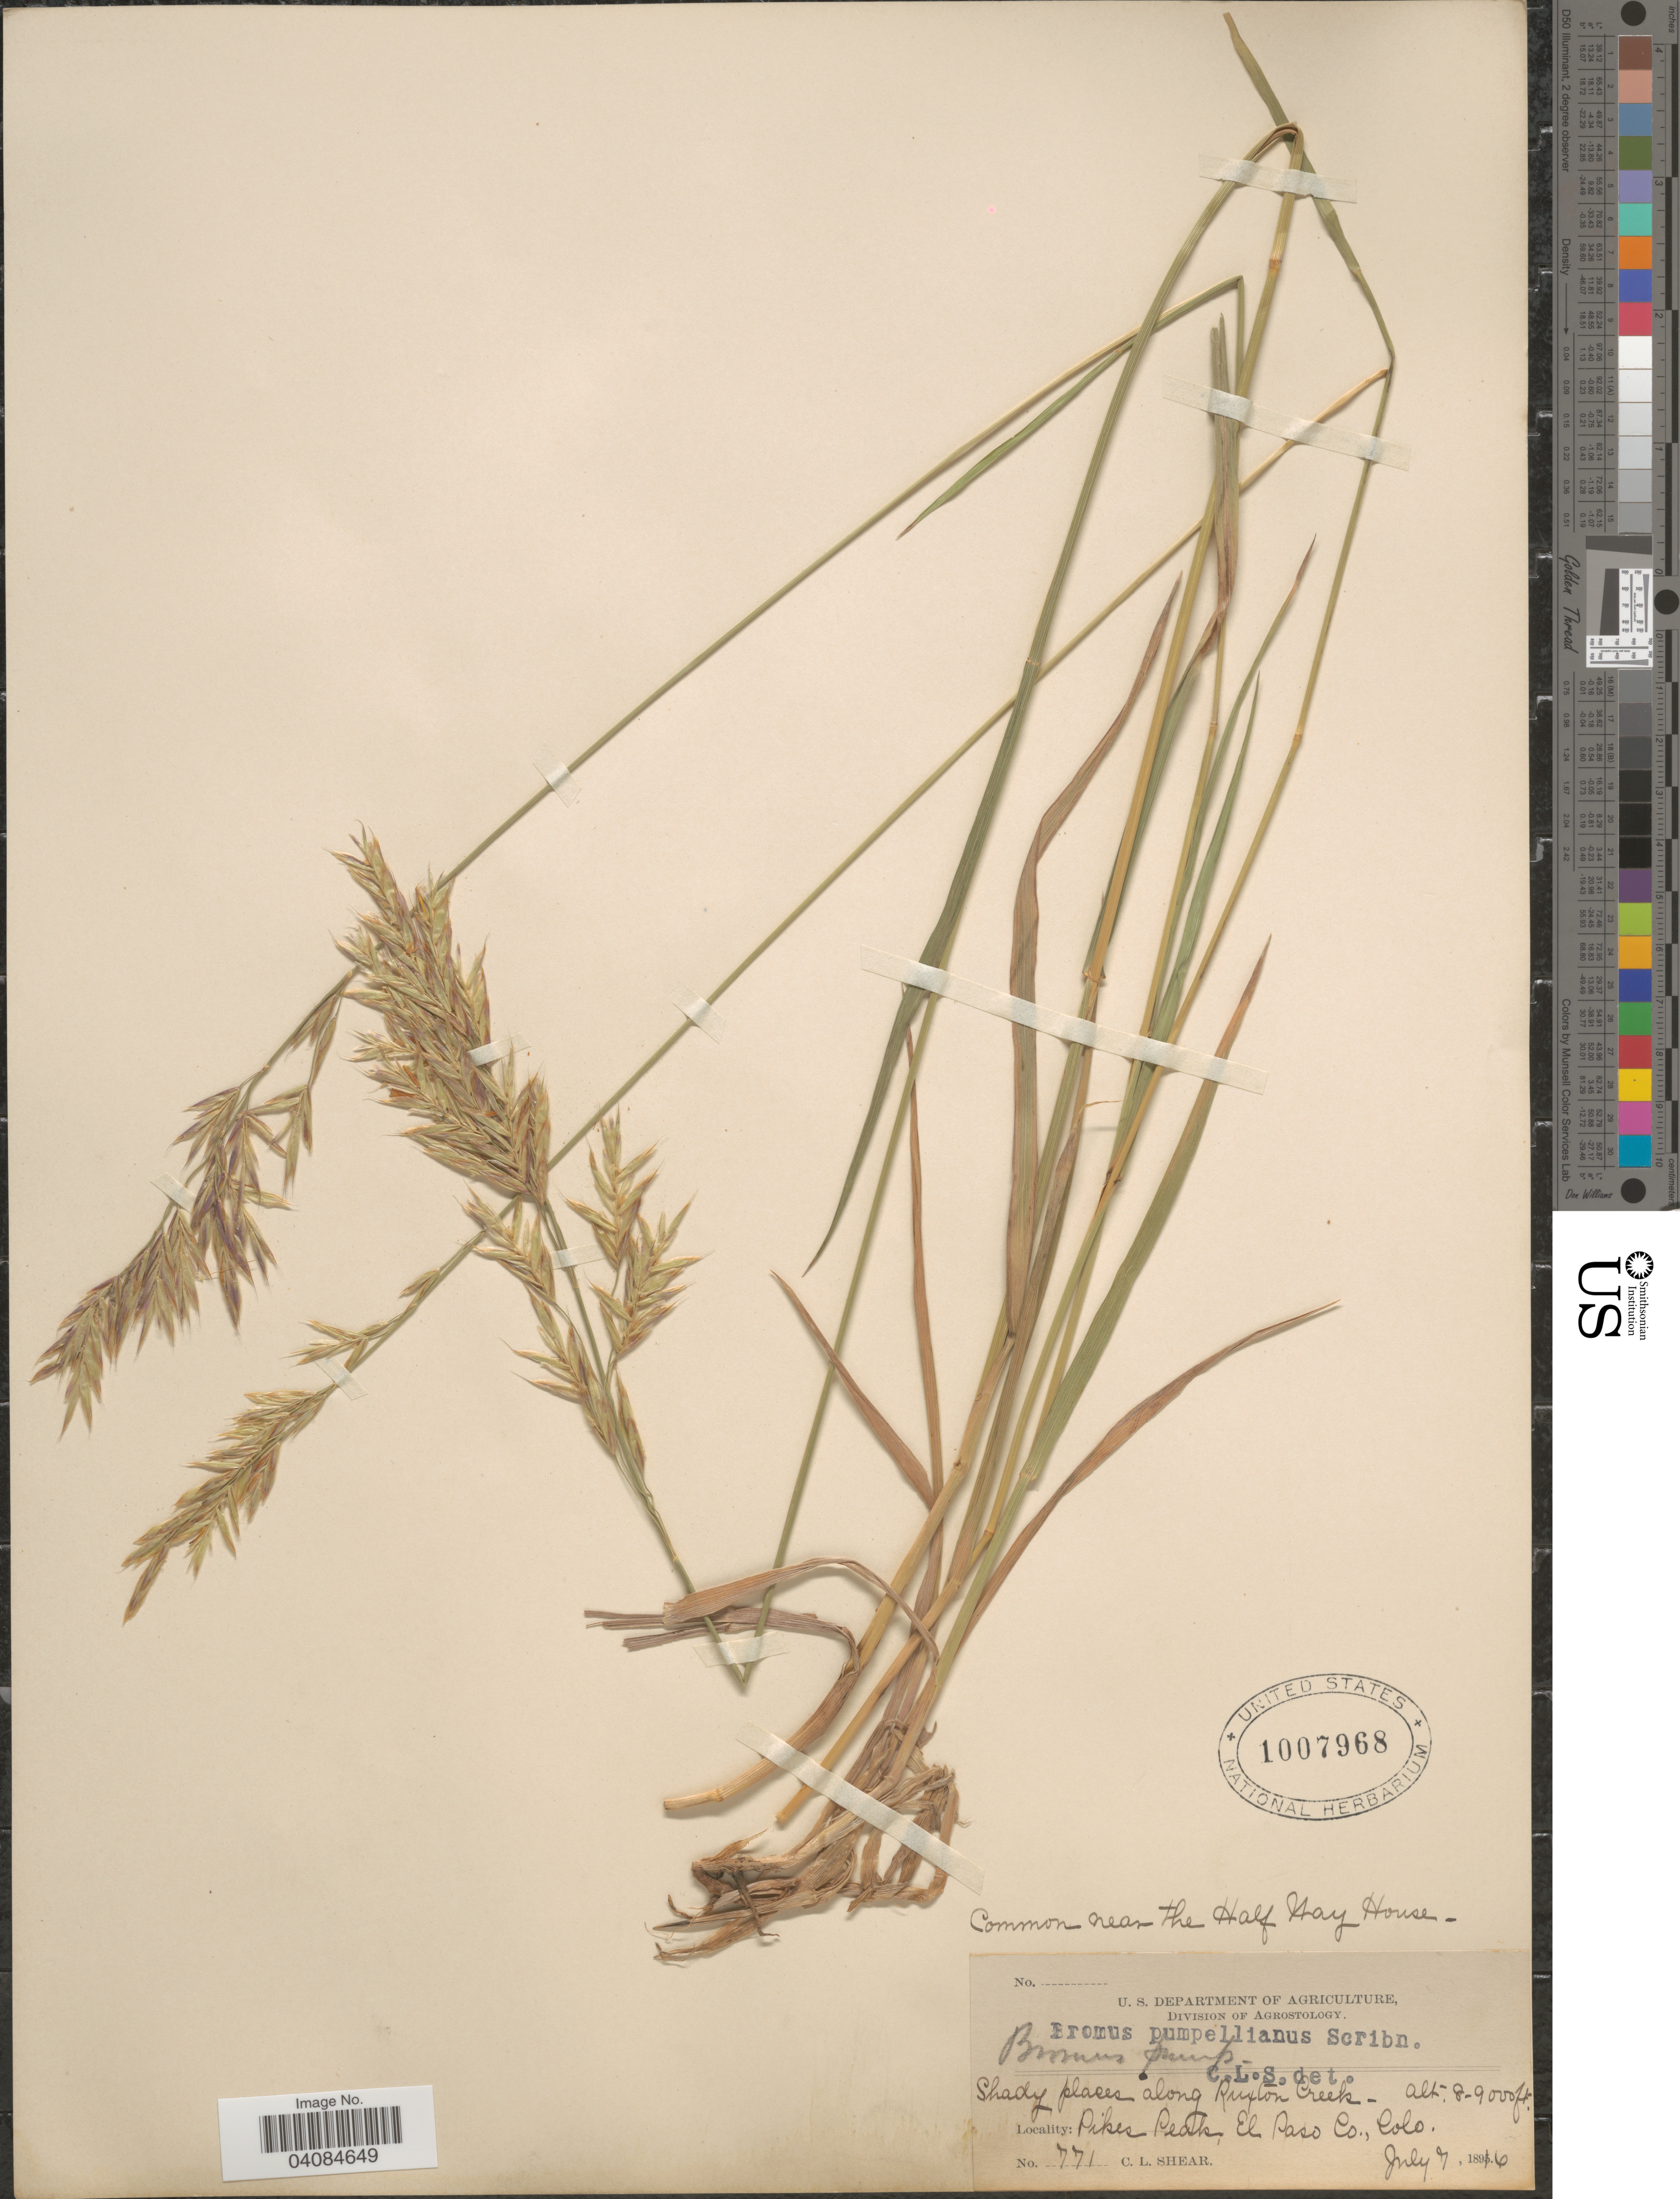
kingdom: Plantae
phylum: Tracheophyta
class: Liliopsida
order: Poales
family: Poaceae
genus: Bromus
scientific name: Bromus pumpellianus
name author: Scribn.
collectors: C. L. Shear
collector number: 771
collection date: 1896-07-07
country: United States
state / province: Colorado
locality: Near the Half Way House. Along Ruxton Creek. Pikes Peak, El Paso Co.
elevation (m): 2438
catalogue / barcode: US 1007968